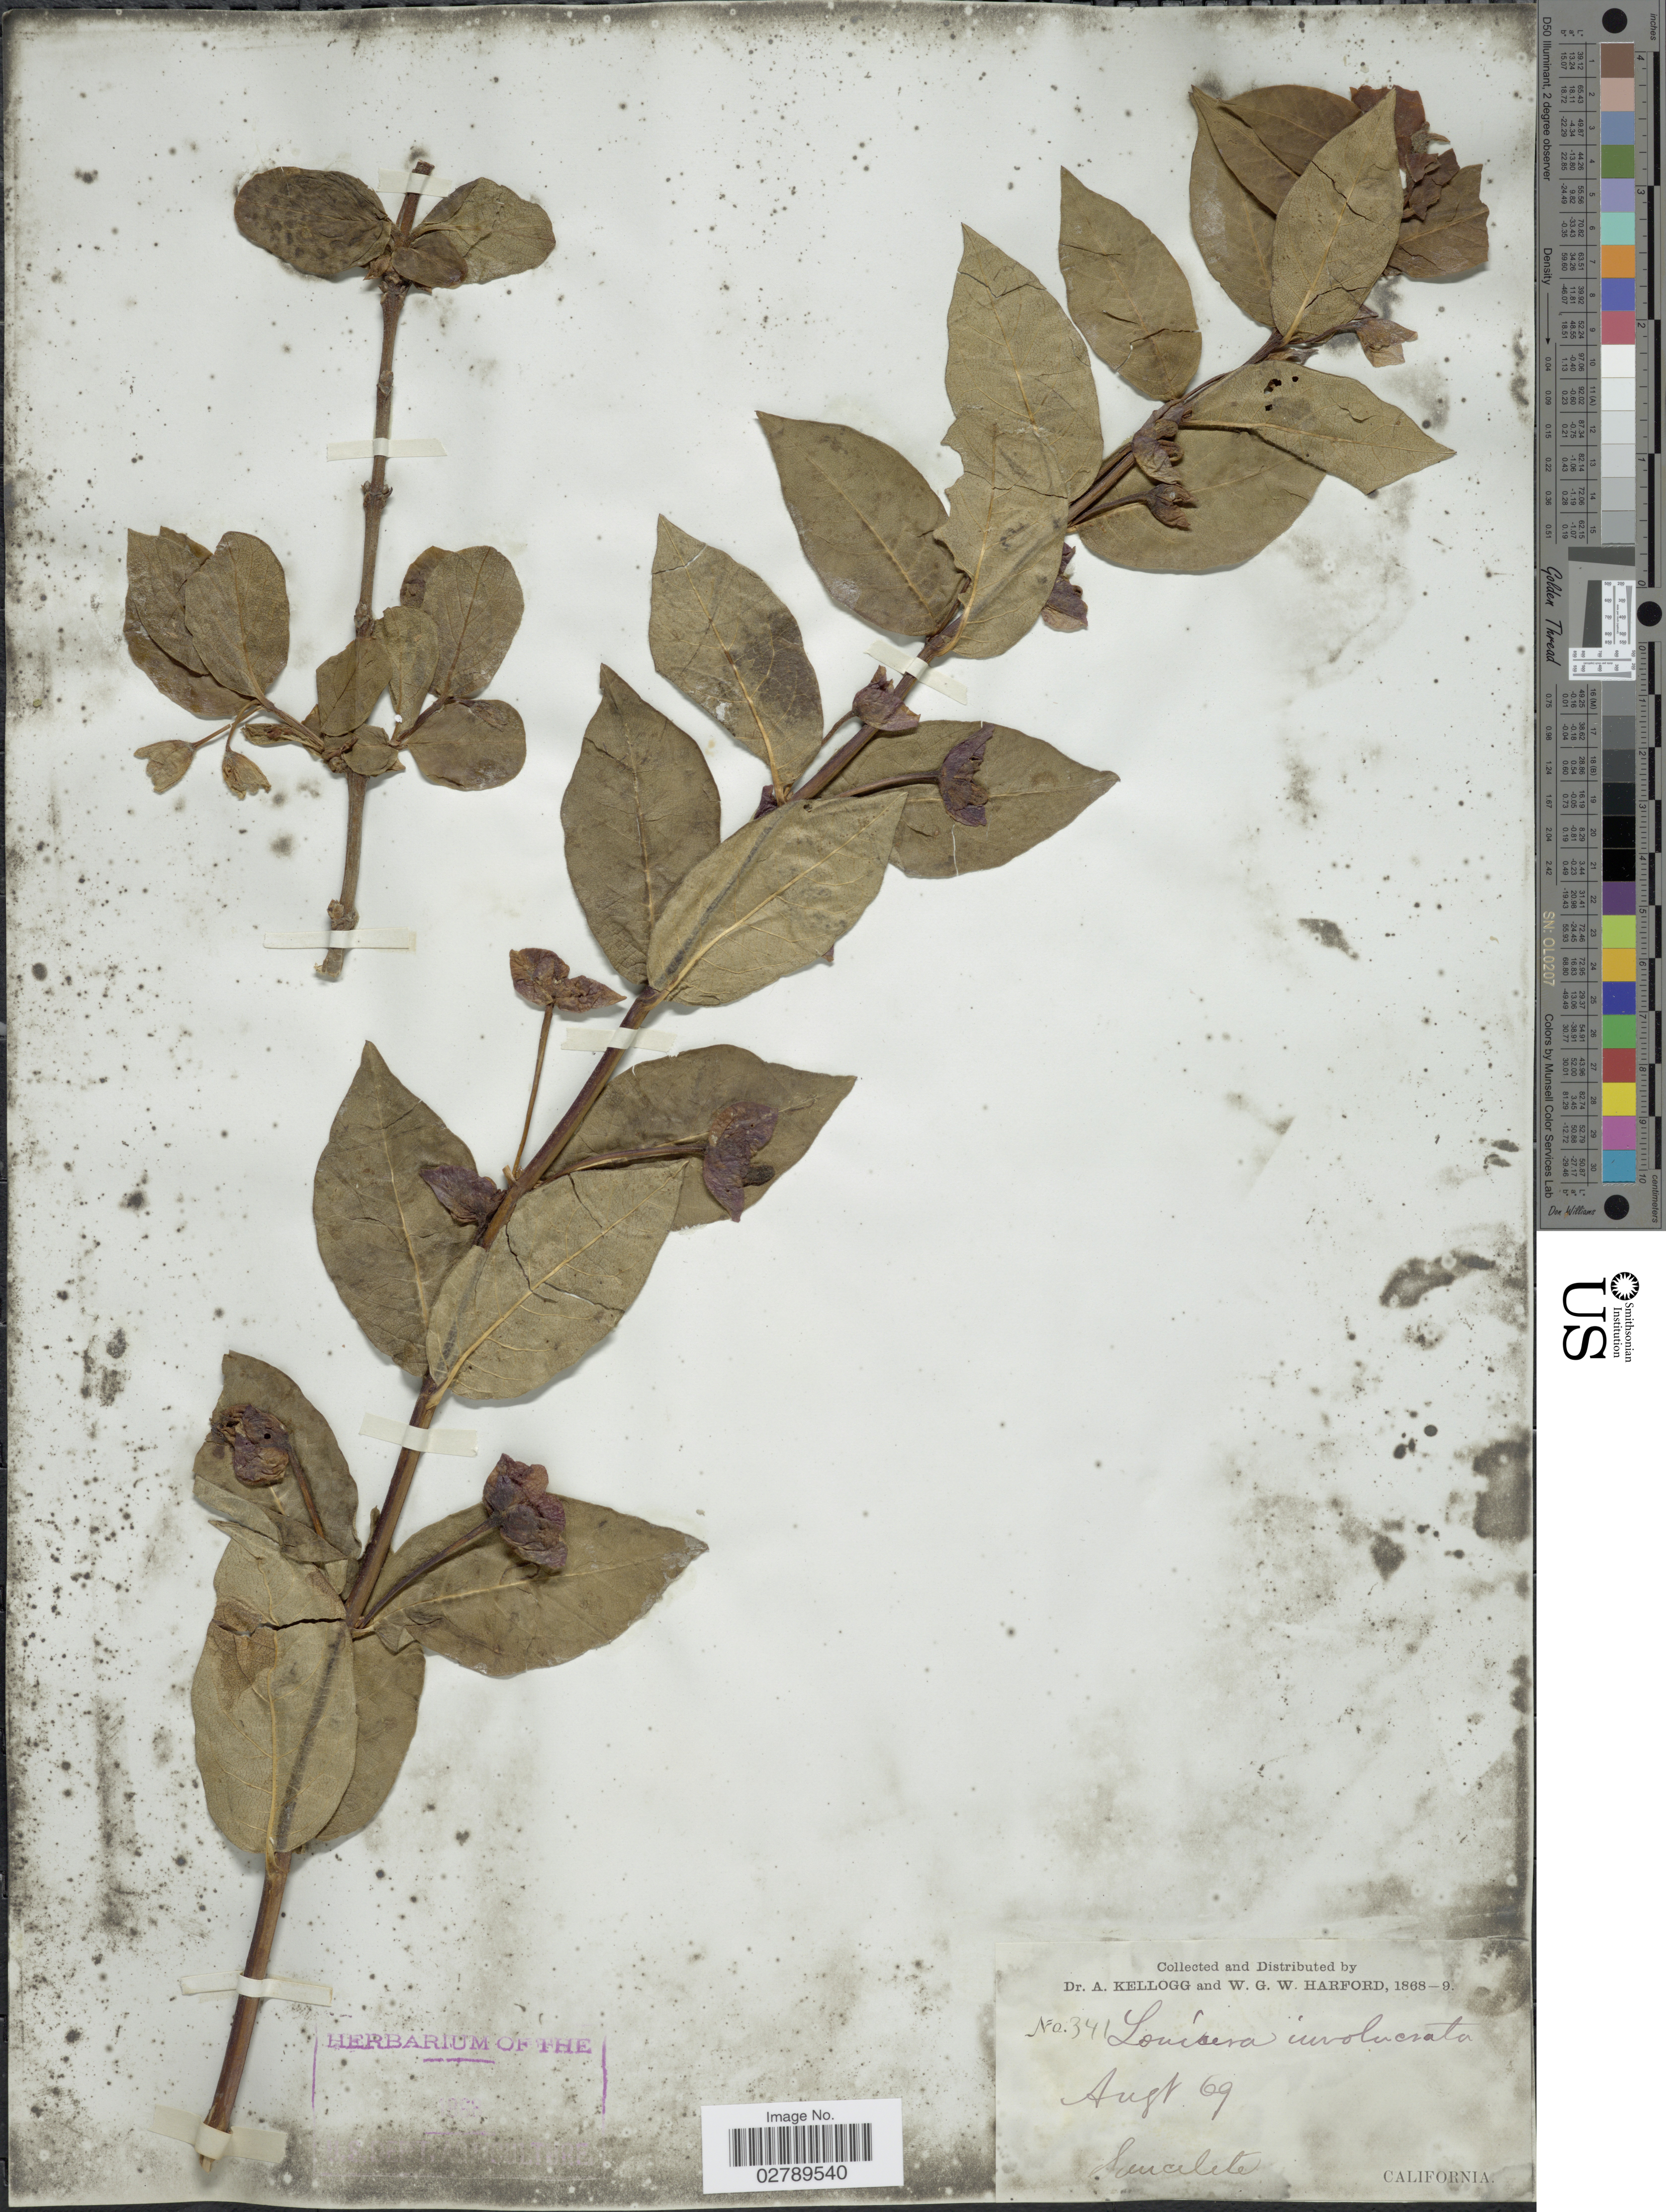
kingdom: Plantae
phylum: Tracheophyta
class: Magnoliopsida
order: Dipsacales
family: Caprifoliaceae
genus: Lonicera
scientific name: Lonicera involucrata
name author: (Richardson) Banks ex Spreng.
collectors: A. Kellogg & W. G. W. Harford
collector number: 341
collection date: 1869-08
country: United States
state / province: California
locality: Saucelito.